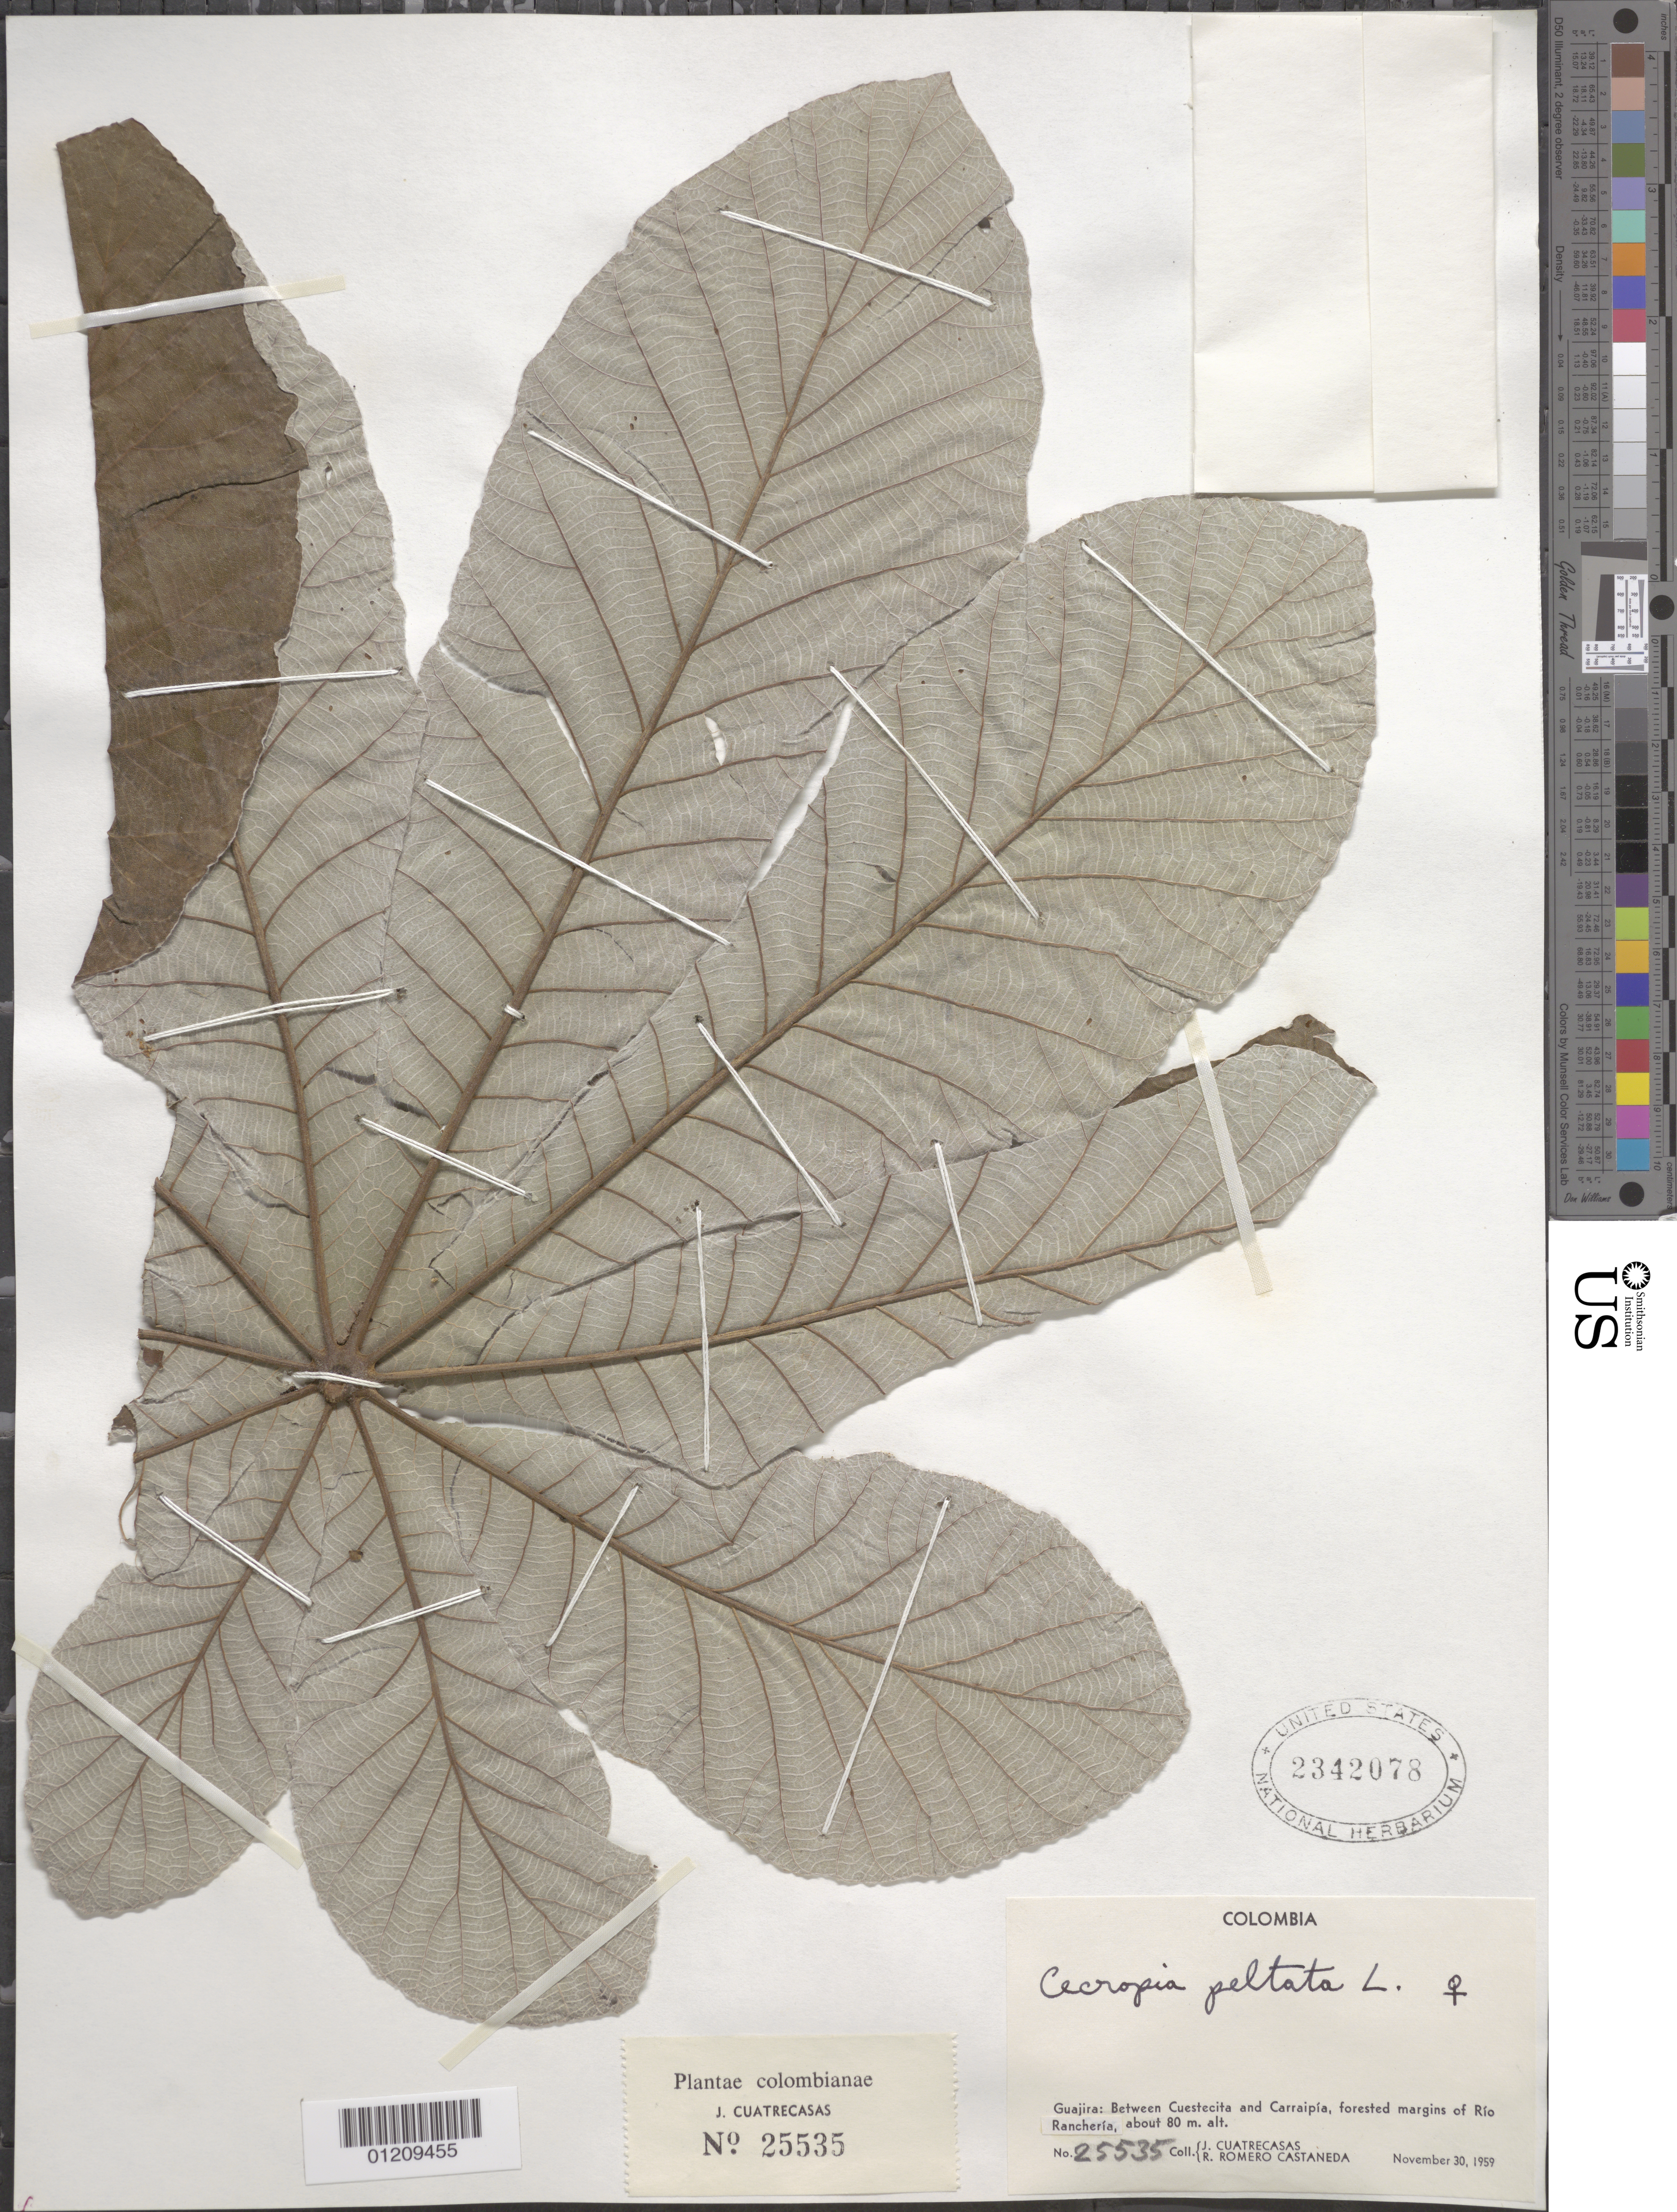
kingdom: Plantae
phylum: Tracheophyta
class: Magnoliopsida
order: Rosales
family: Urticaceae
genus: Cecropia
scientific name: Cecropia peltata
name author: L.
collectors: J. Cuatrecasas & R. Romero Castañeda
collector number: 25535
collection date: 1959-11-30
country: Colombia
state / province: La Guajira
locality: Guajira: Between Cuesticita and Carraipía, forested margins of Rio Rancheria.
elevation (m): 80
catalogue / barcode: US 2342078